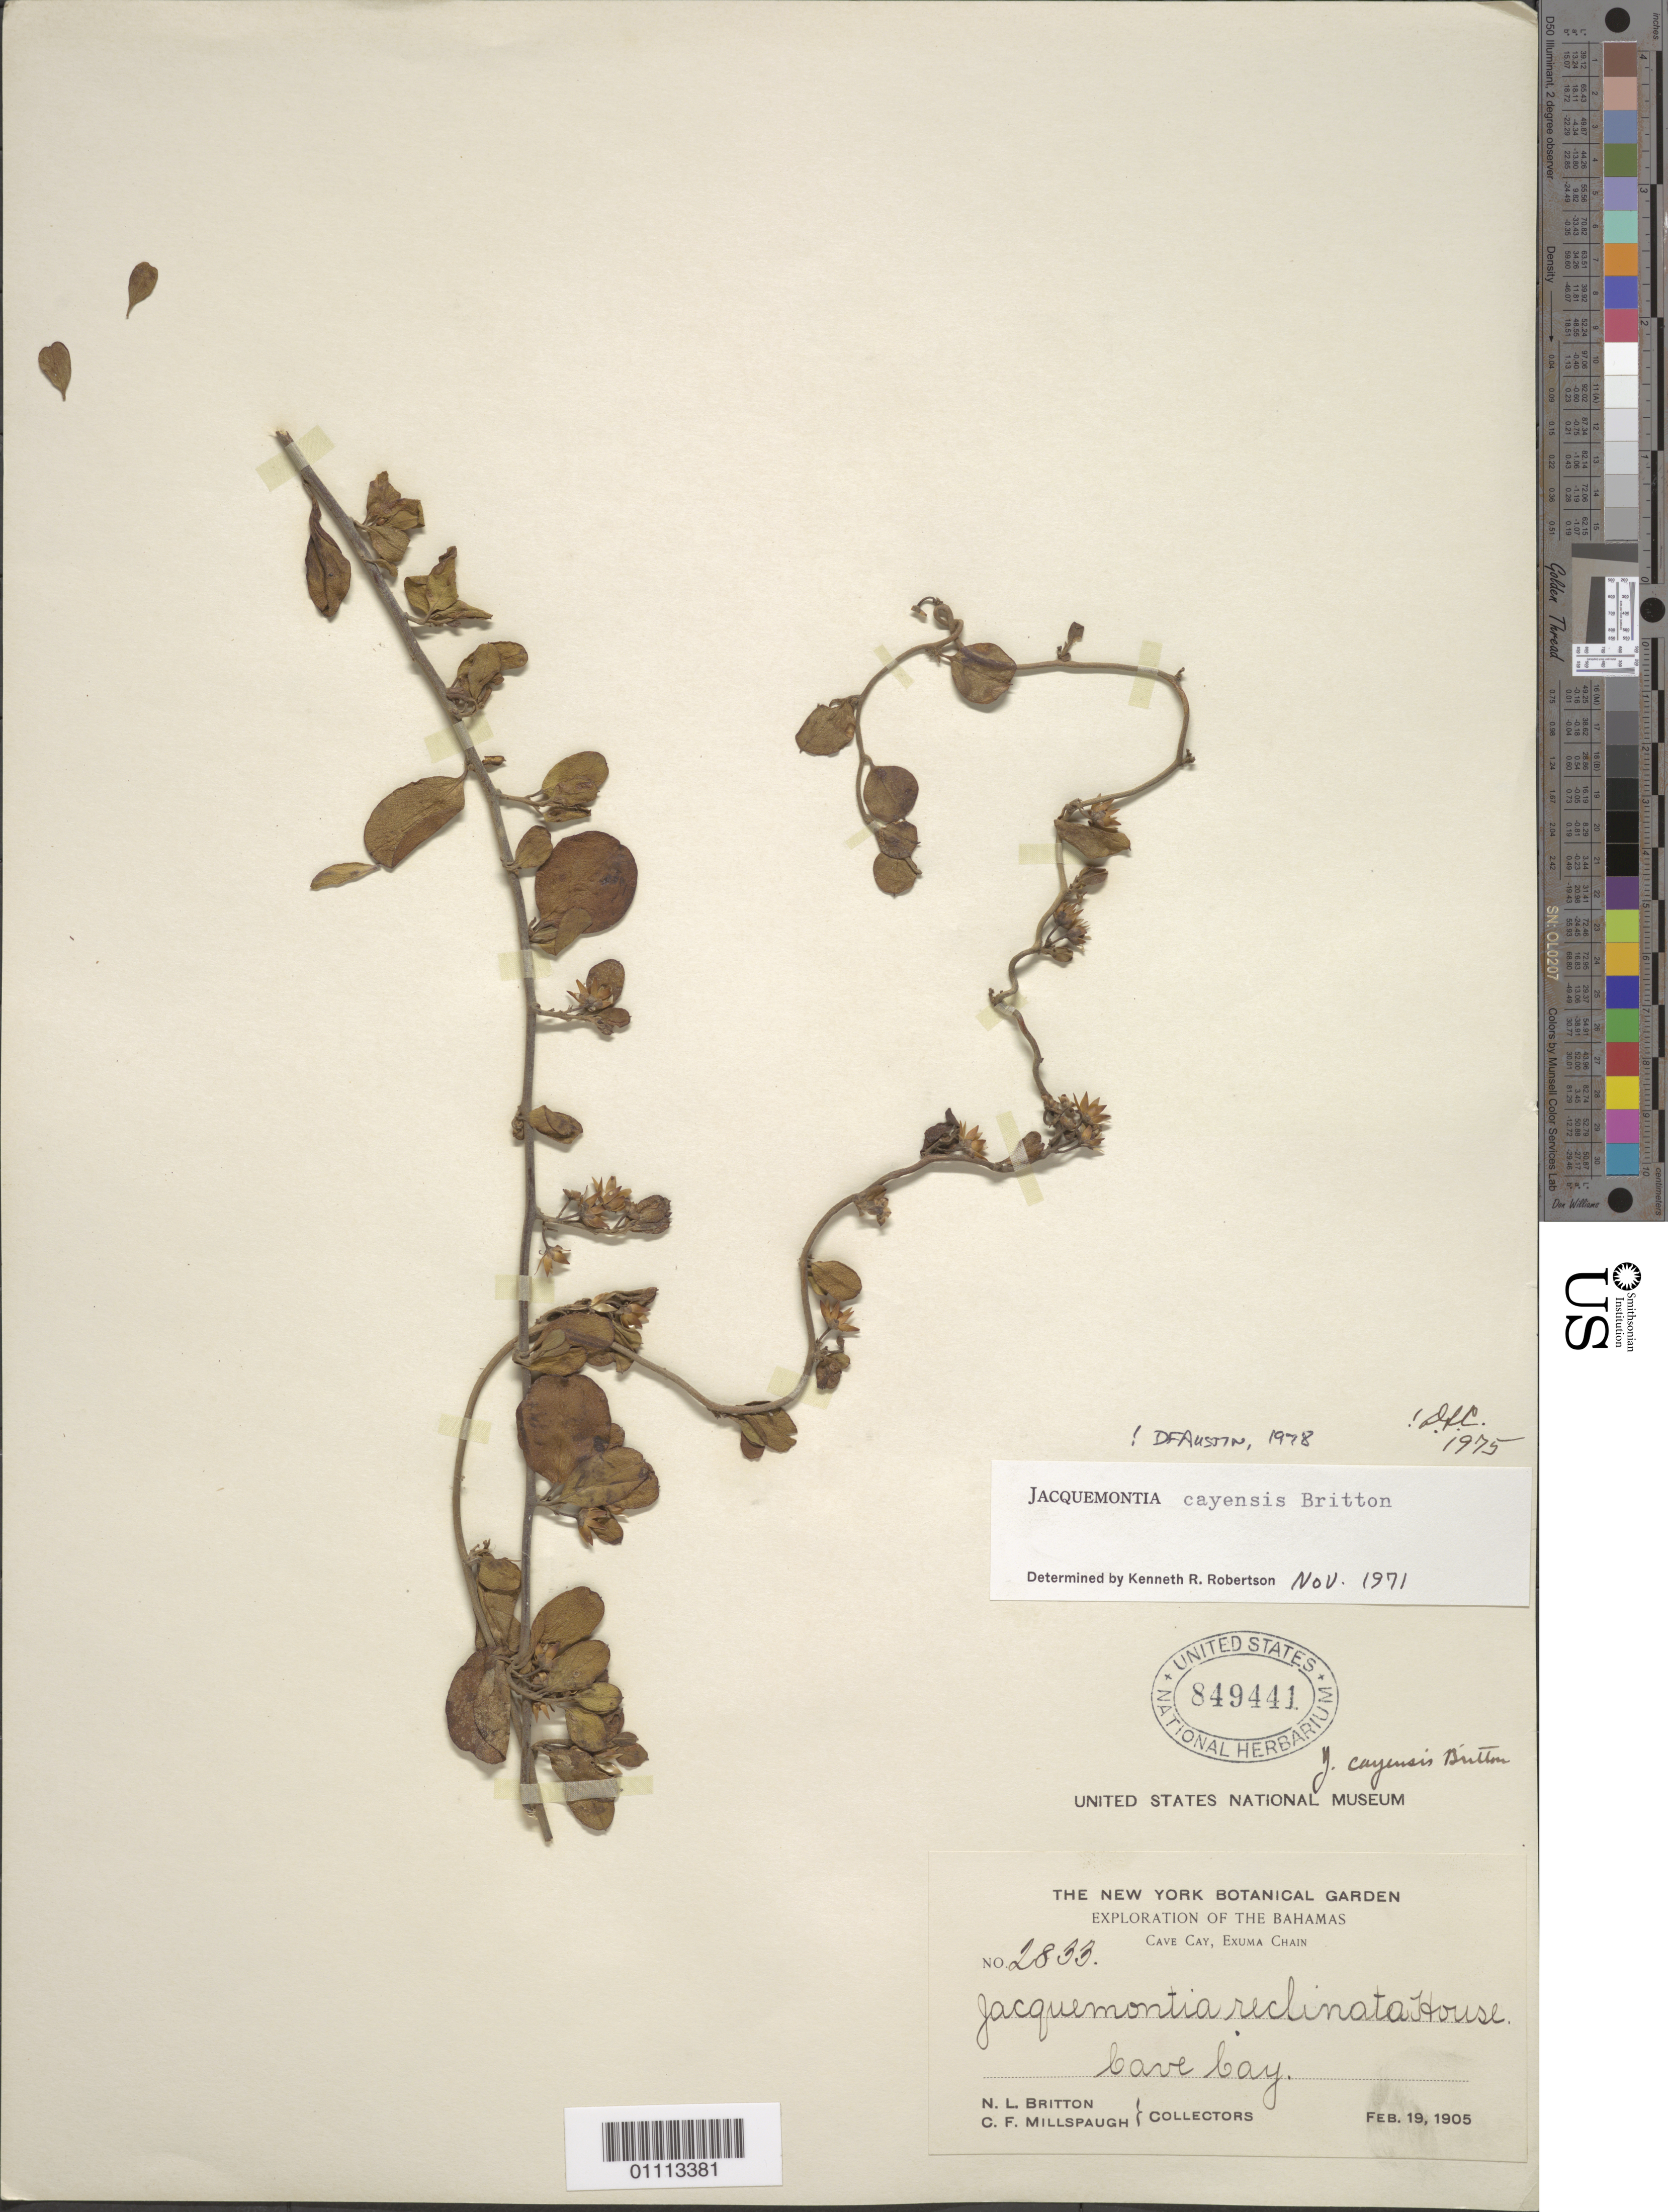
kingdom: Plantae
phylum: Tracheophyta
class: Magnoliopsida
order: Solanales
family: Convolvulaceae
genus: Jacquemontia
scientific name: Jacquemontia cayensis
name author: Britton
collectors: N. Britton & C. F. Millspaugh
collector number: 2833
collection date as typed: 19 Feb 1905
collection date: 1905-02-19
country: Bahamas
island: Cave Cay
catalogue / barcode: US 849441